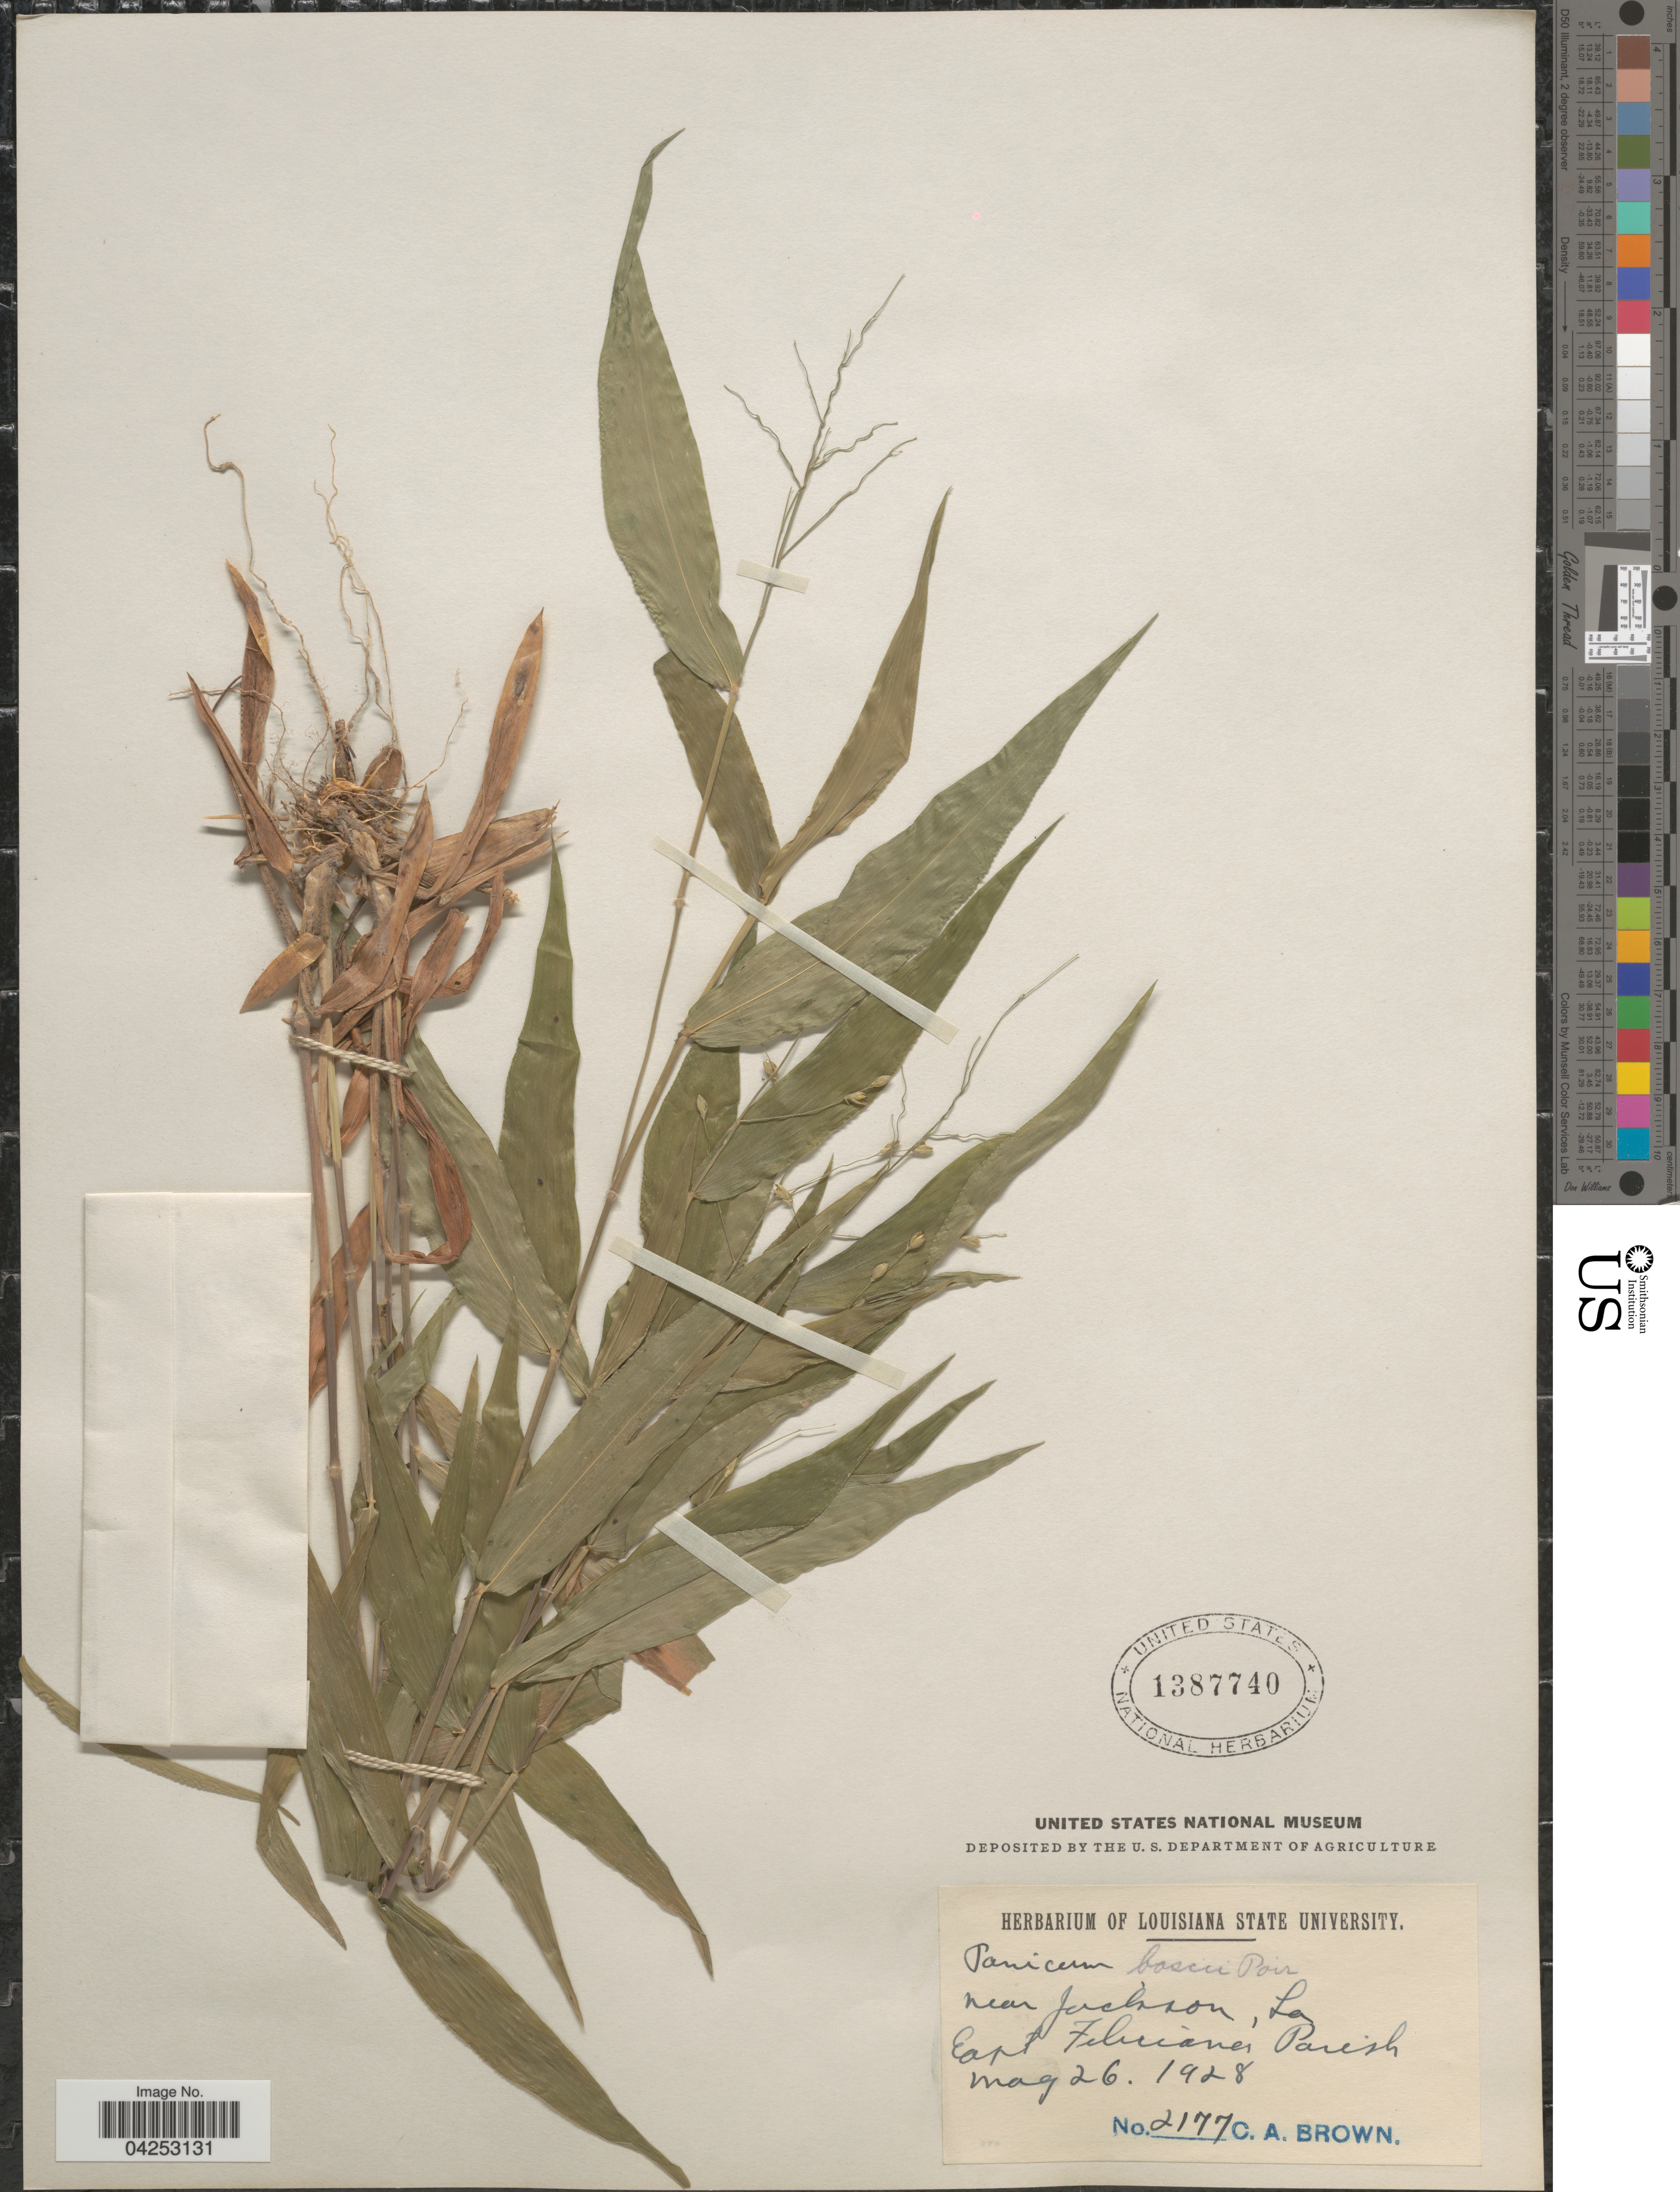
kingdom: Plantae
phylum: Tracheophyta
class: Liliopsida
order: Poales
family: Poaceae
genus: Dichanthelium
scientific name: Dichanthelium boscii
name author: (Poir.) Gould & C.A. Clark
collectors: C. A. Brown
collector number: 2177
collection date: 1928-05-26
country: United States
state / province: Louisiana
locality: Near Jackson, East Feliciana Parish.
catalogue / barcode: US 1387740